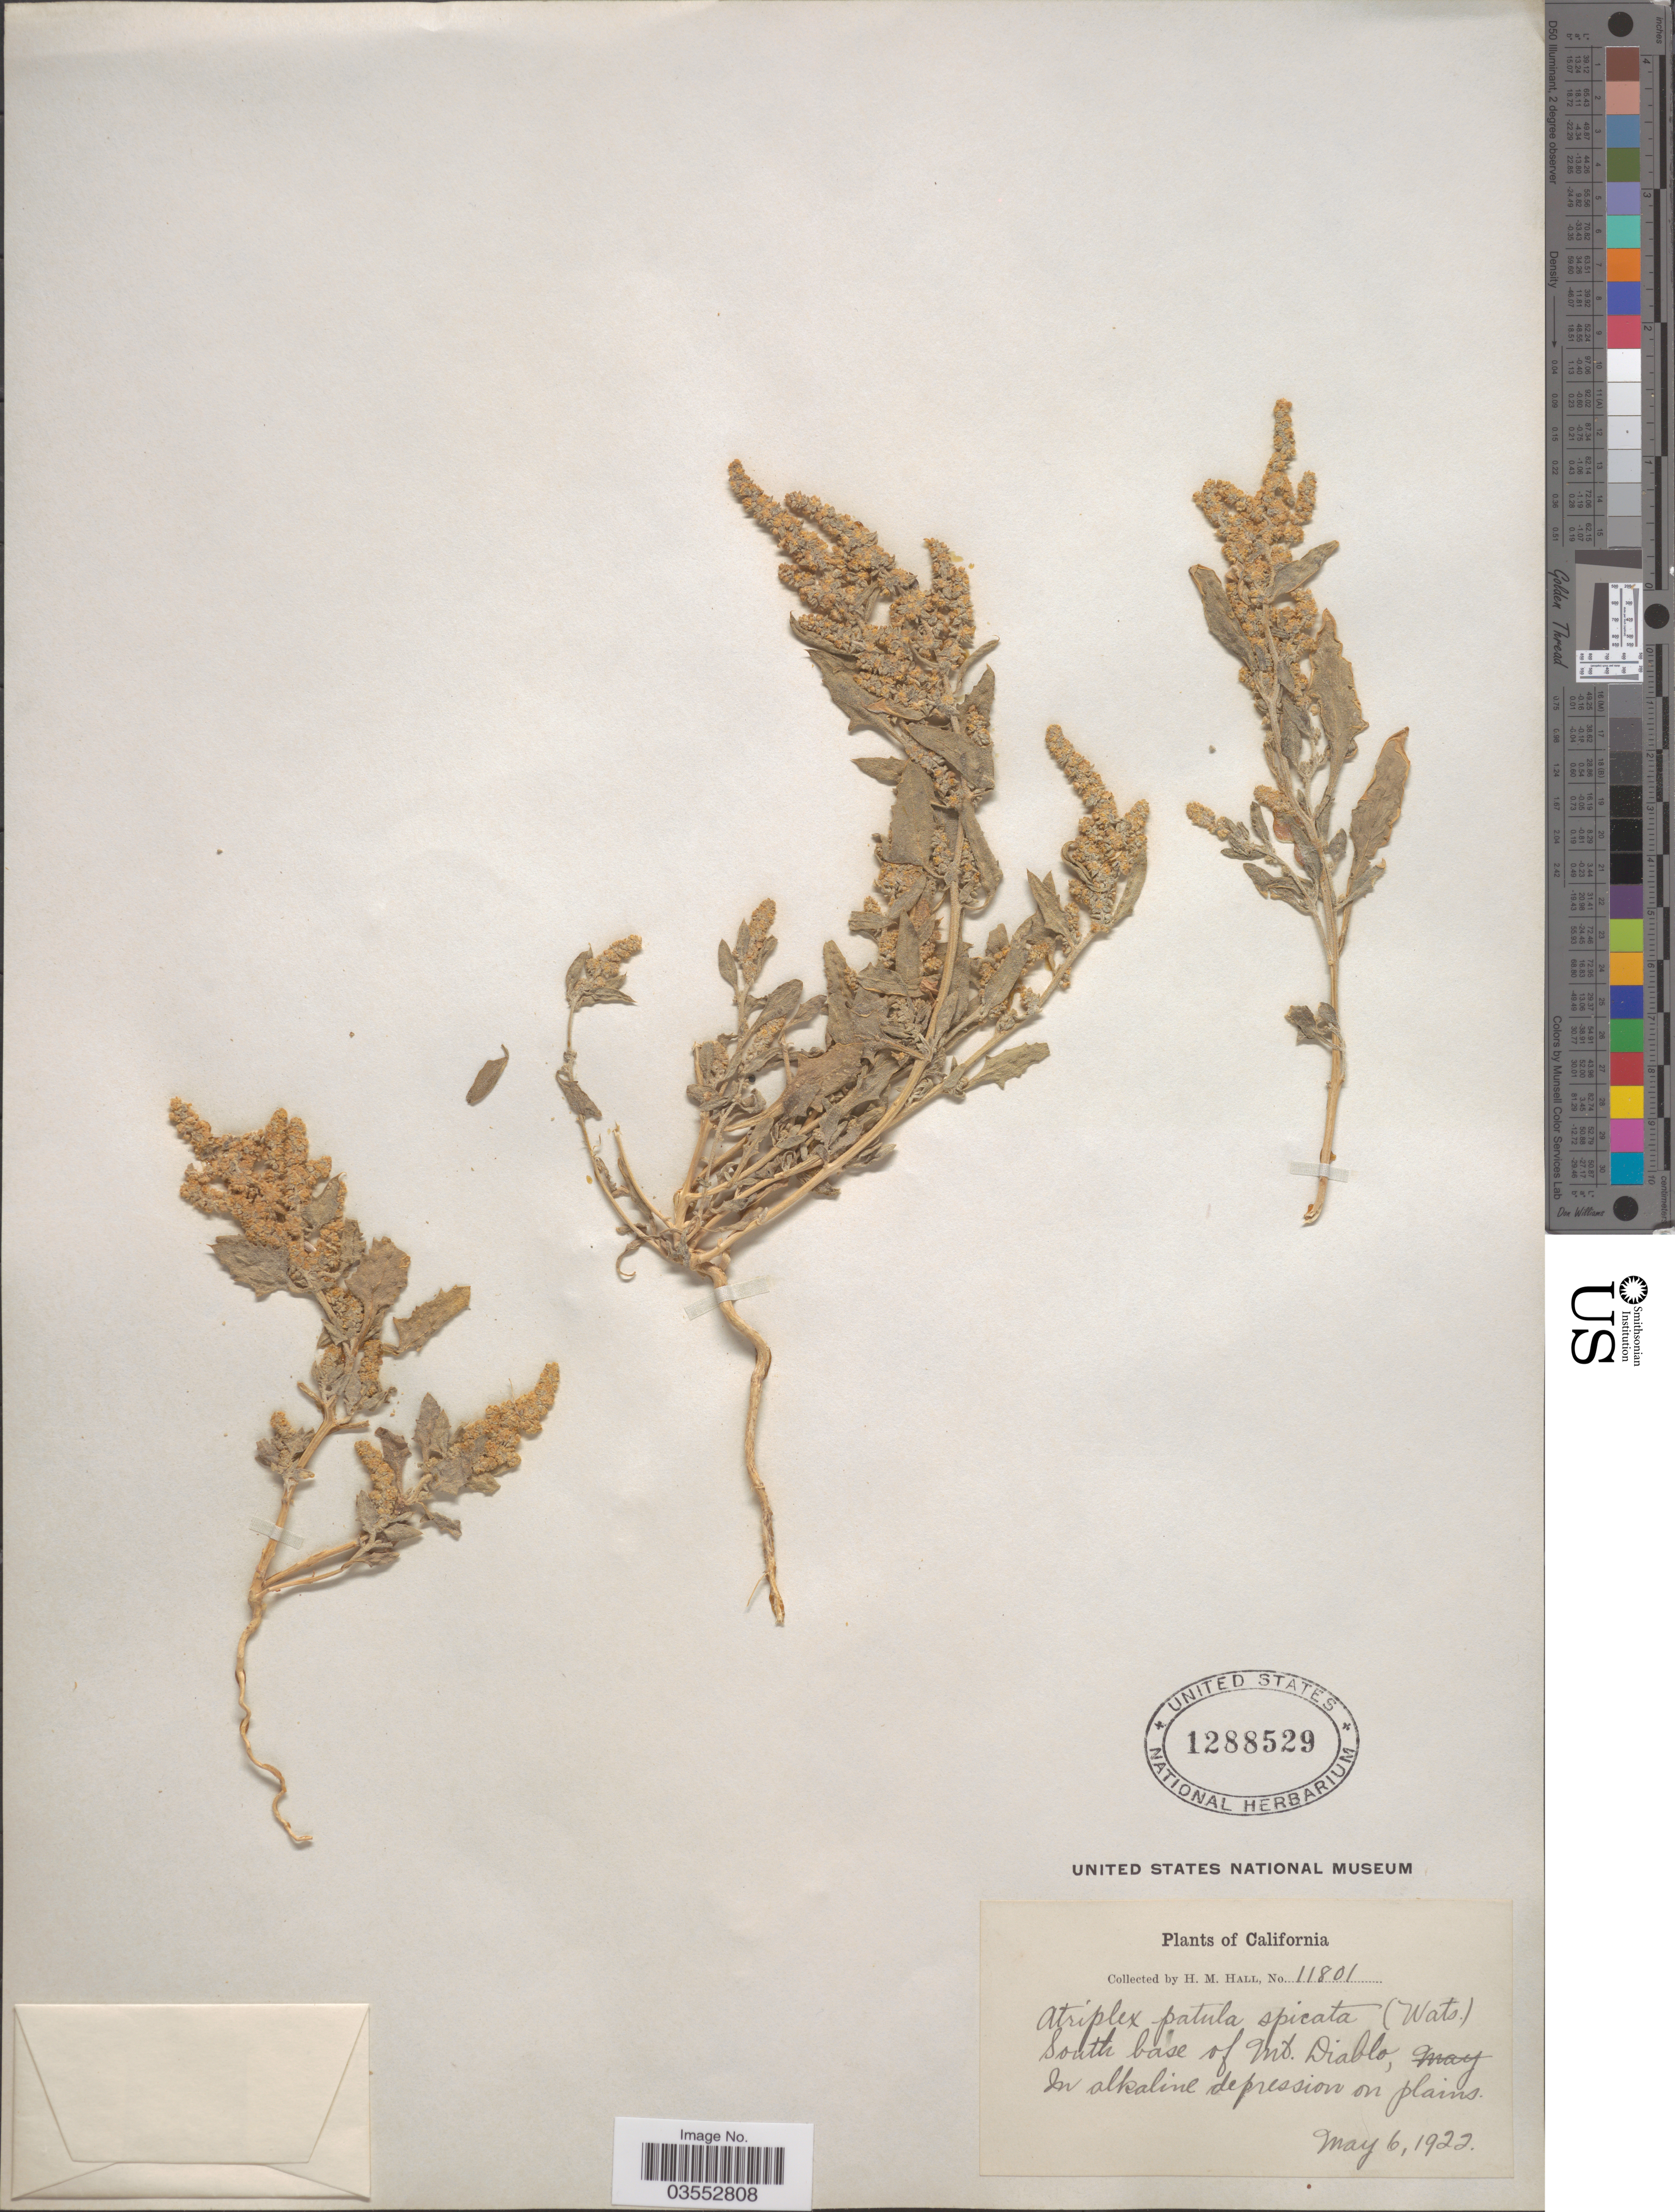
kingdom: Plantae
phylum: Tracheophyta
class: Magnoliopsida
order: Caryophyllales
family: Amaranthaceae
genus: Extriplex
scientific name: Extriplex joaquinana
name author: (A. Nelson) E.H. Zacharias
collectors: H. M. Hall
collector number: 11801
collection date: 1922-05-06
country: United States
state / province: California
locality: South base of Mt. Diablo.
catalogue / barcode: US 1288529